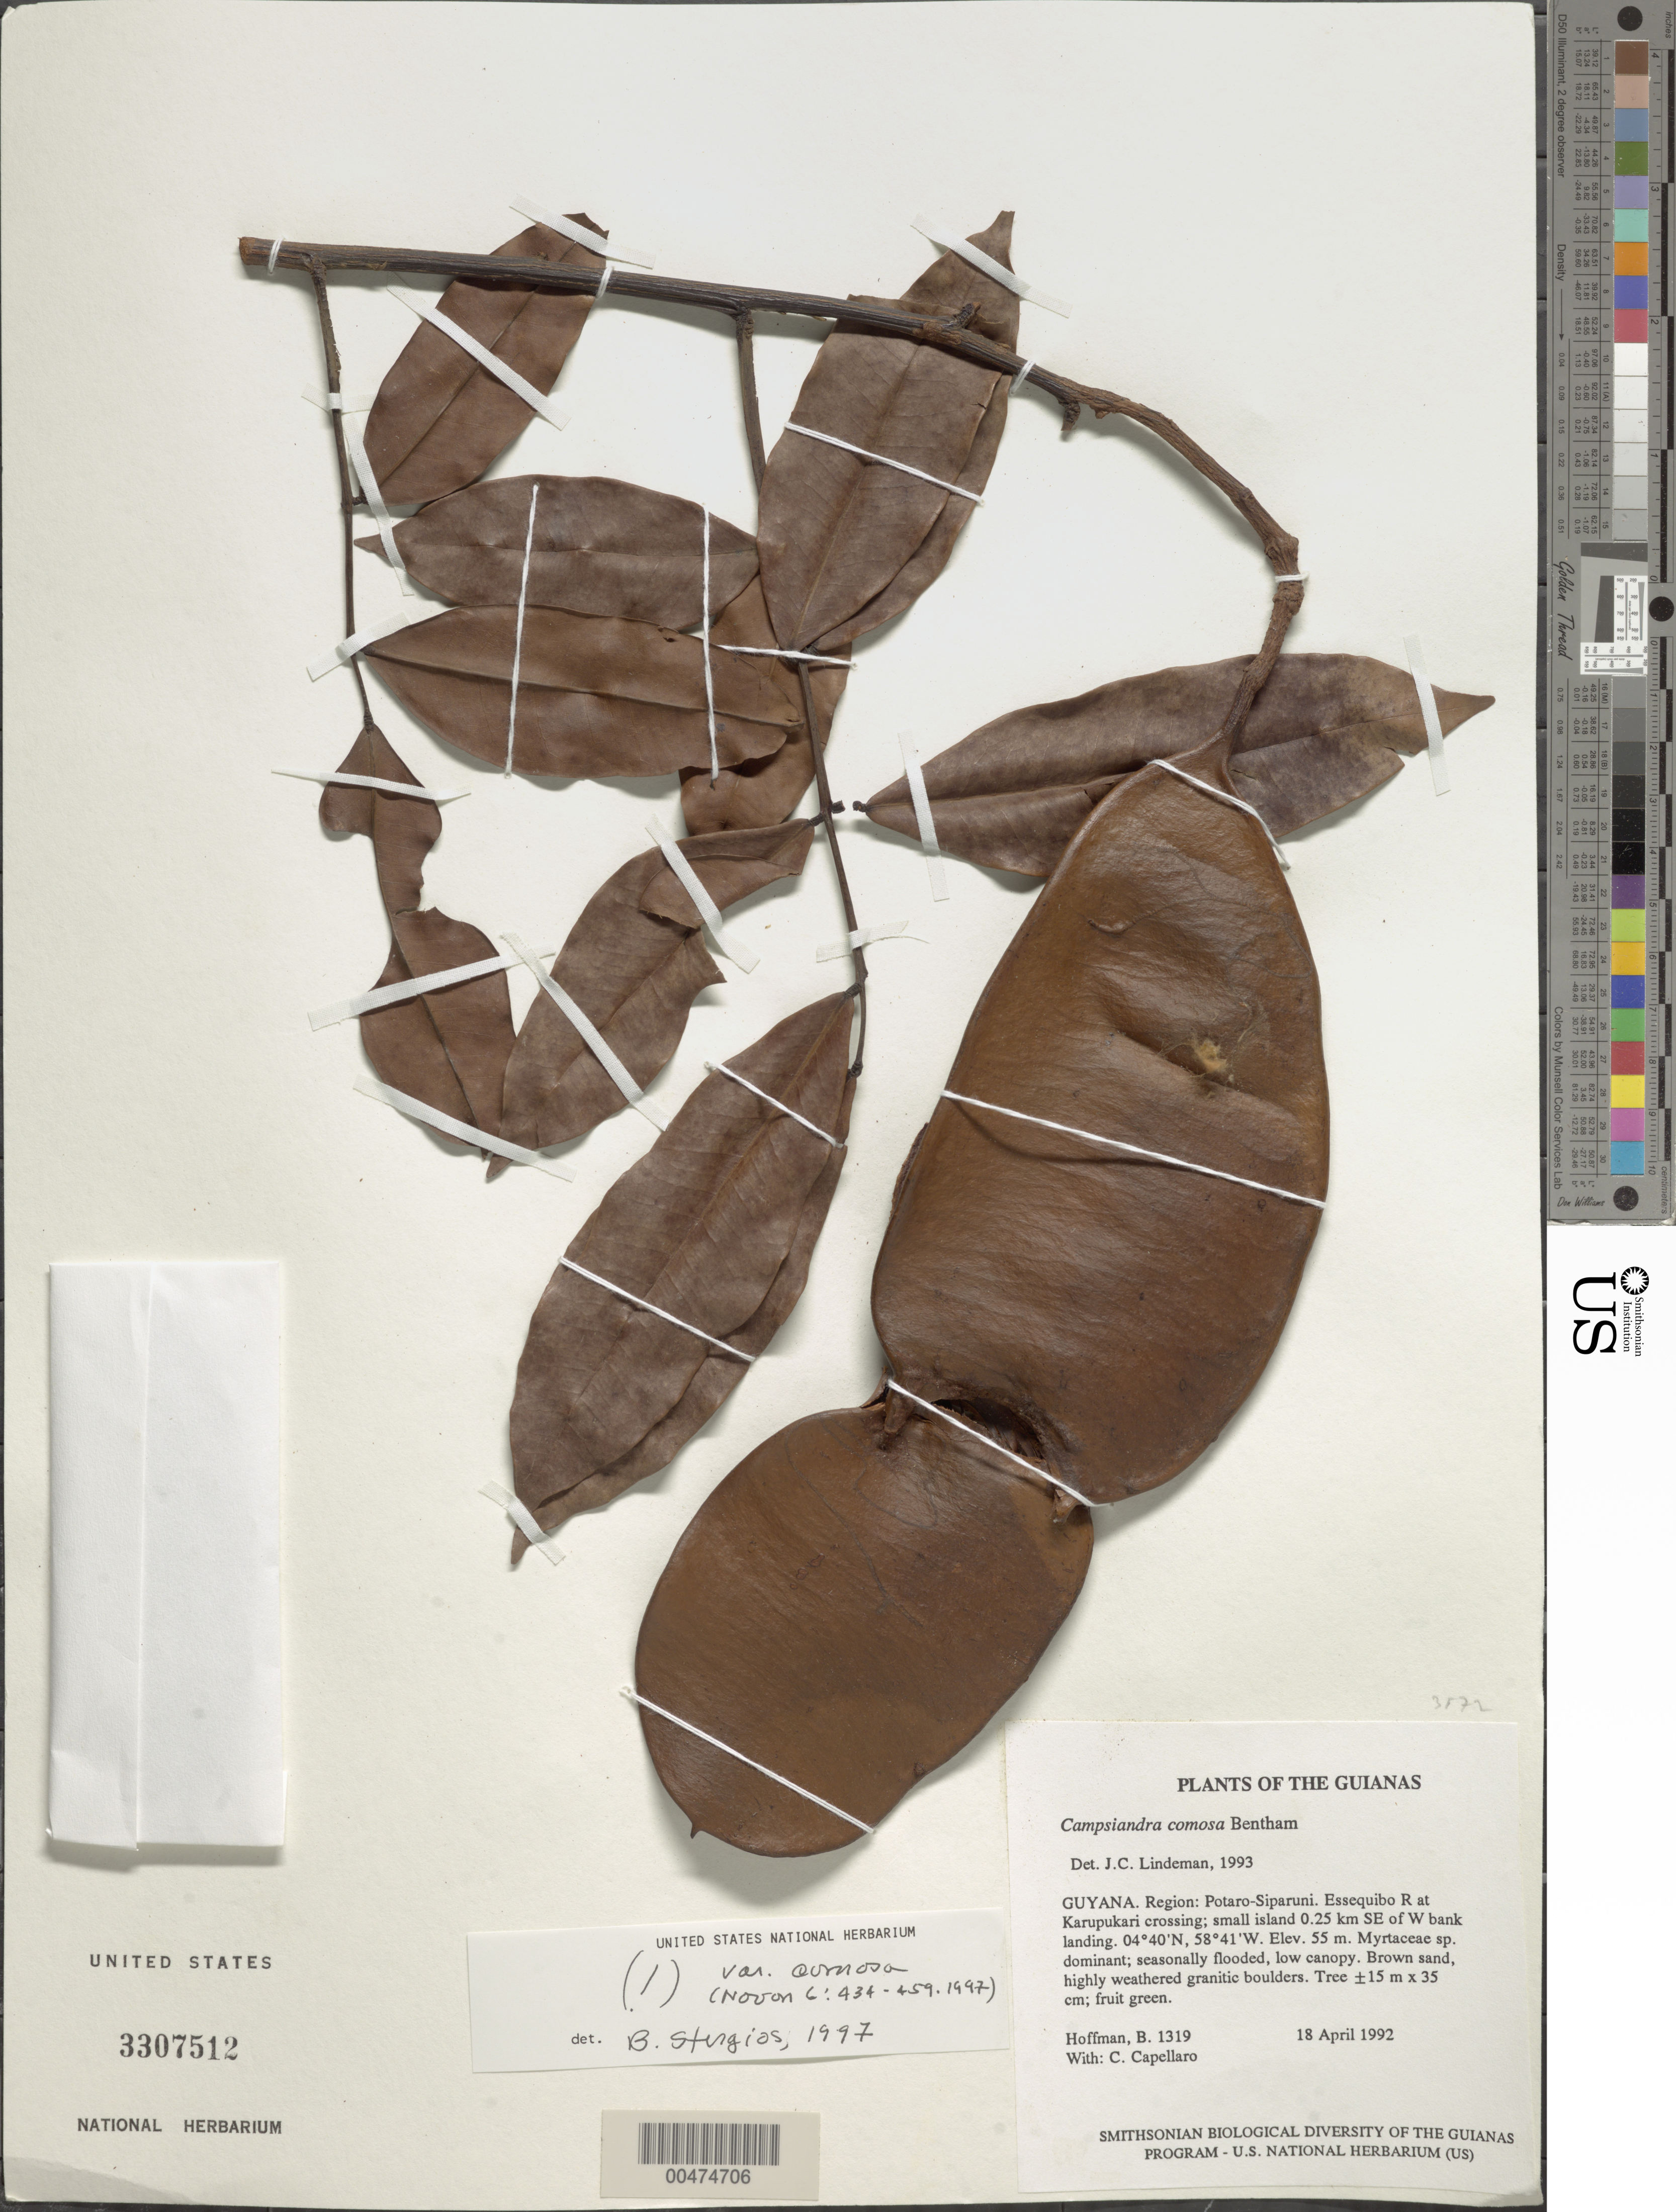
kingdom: Plantae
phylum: Tracheophyta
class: Magnoliopsida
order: Fabales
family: Fabaceae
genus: Campsiandra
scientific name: Campsiandra comosa var. comosa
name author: Benth.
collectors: B. Hoffman & C. Capellaro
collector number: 1319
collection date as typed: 18 April 1992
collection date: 1992-04-18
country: Guyana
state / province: Potaro-Siparuni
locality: Essequibo River at Karupukari crossing; small island 0.25 km SE of W bank landing. Iwokrama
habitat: Myrtaceae sp. dominant; seasonally flooded, low canopy. Brown sand, highly weathered granitic boulders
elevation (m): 55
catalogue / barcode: US 3307512